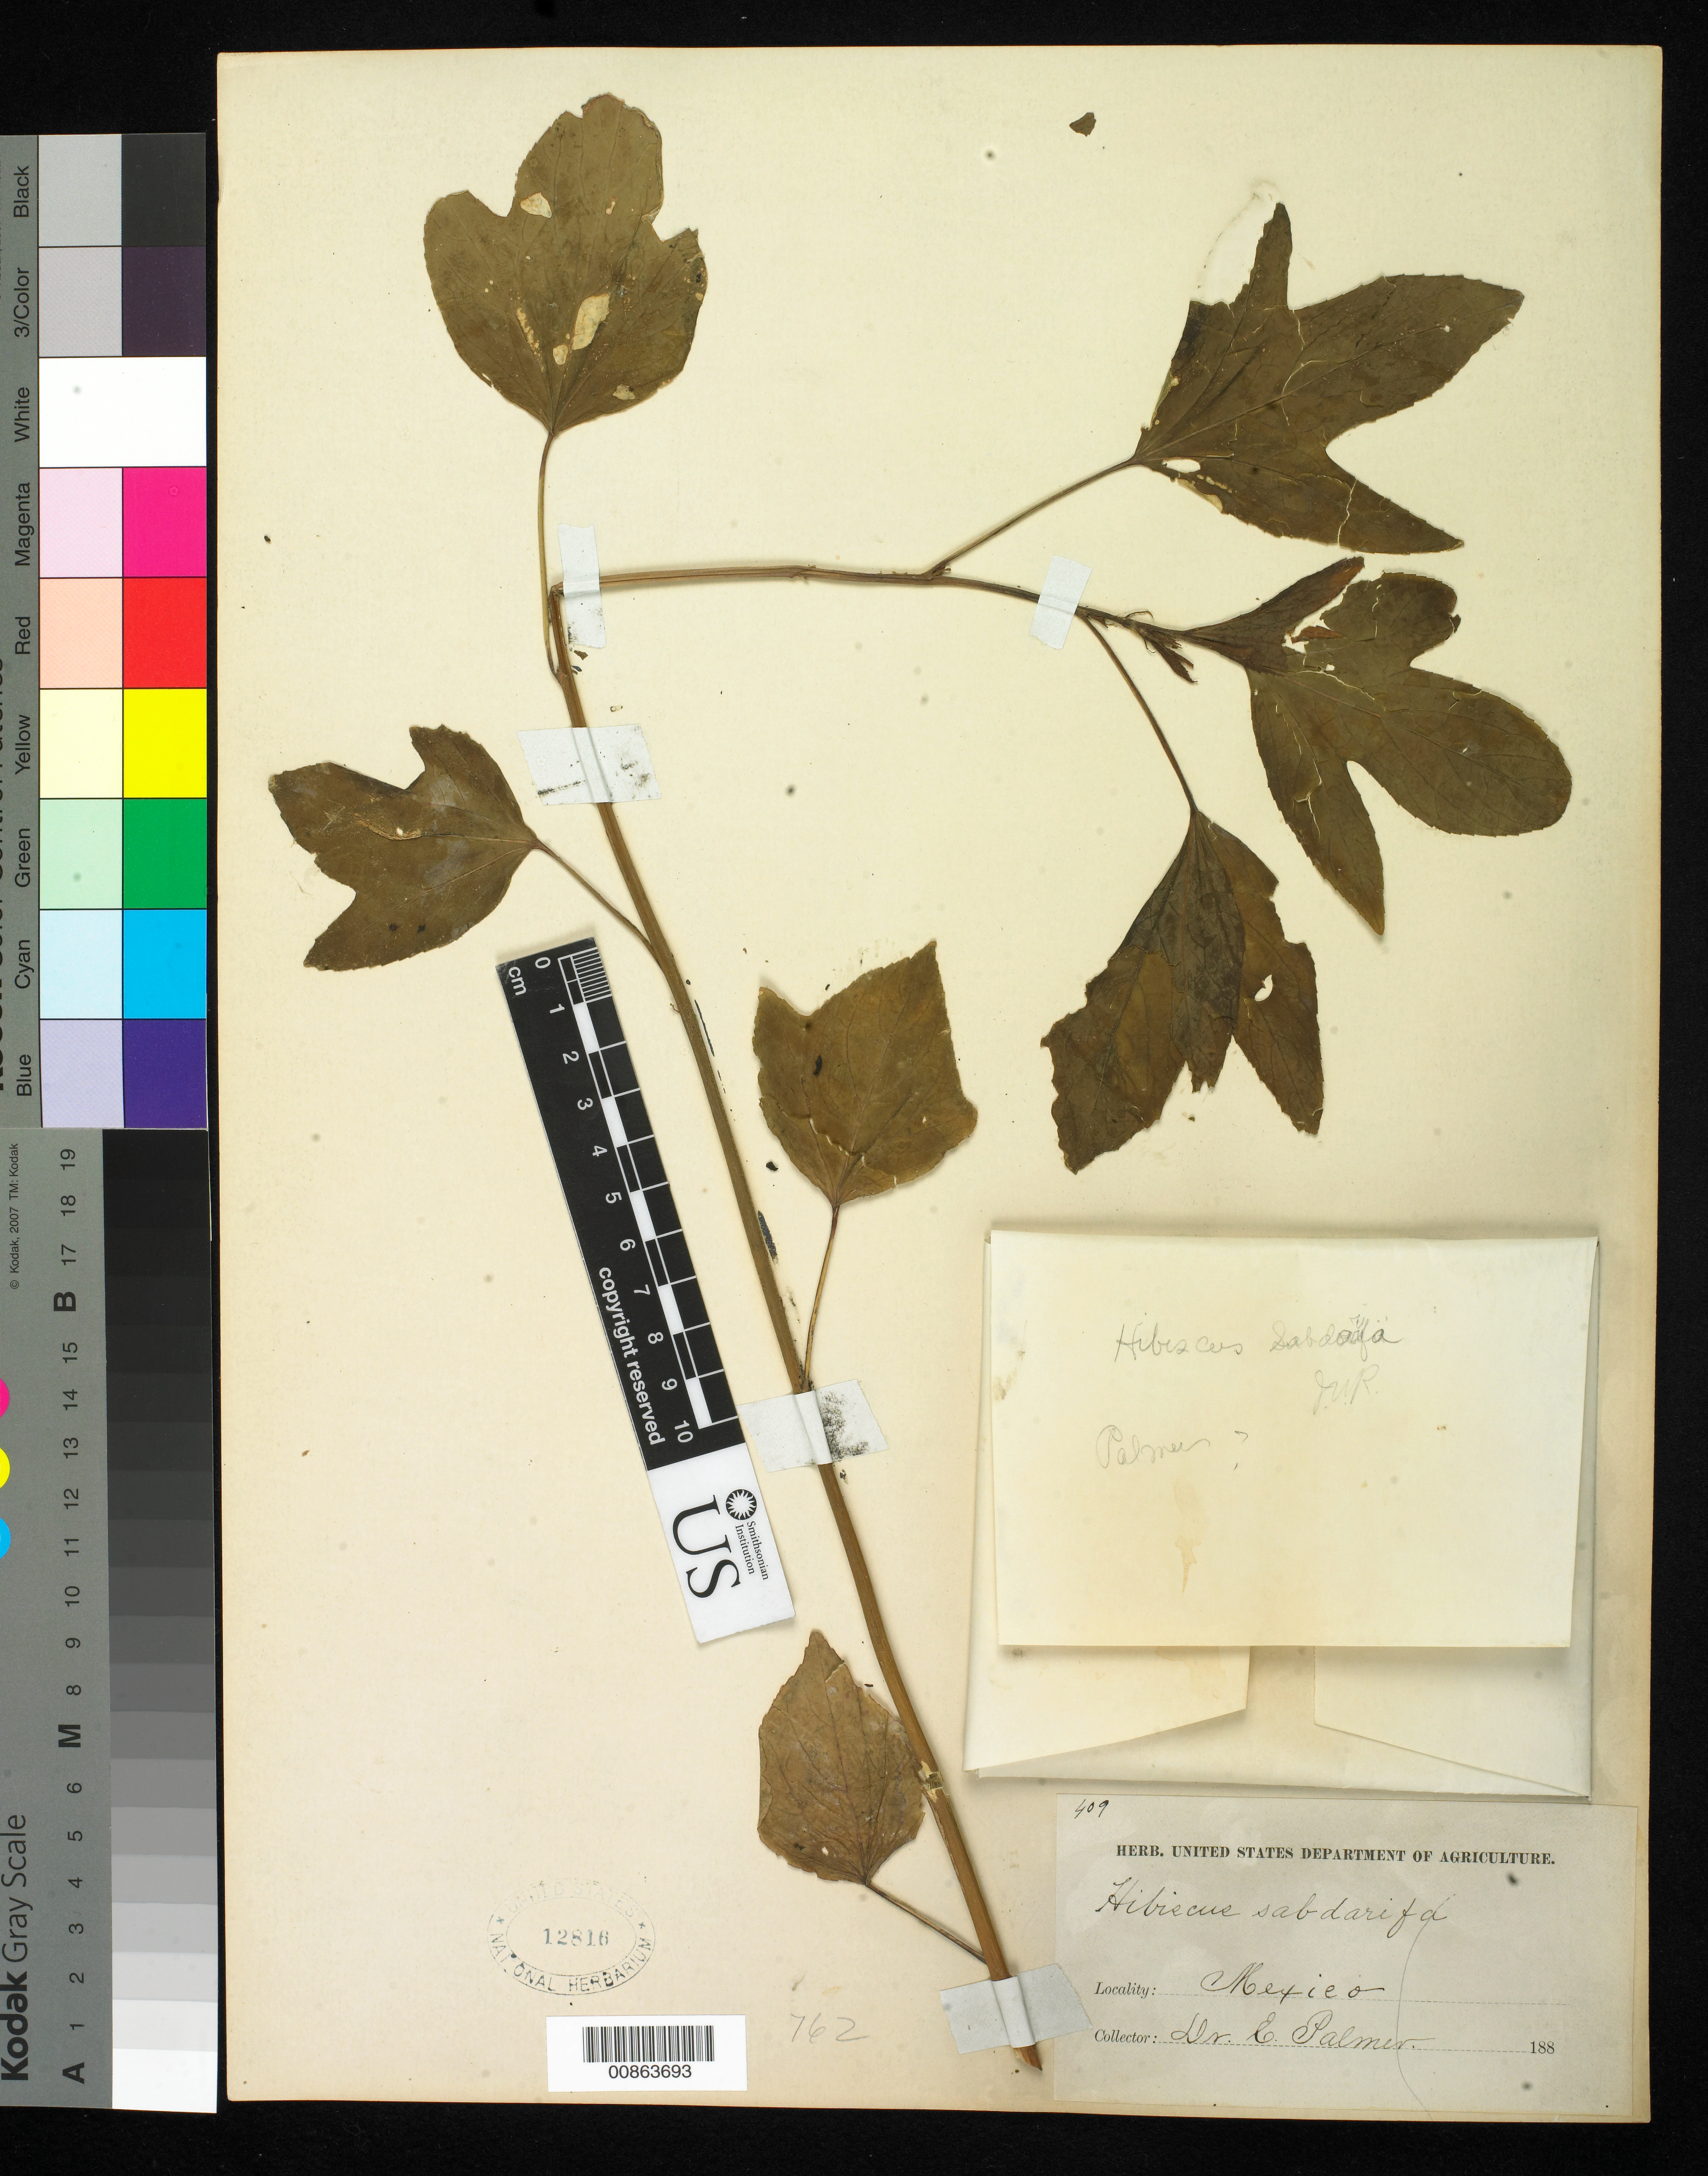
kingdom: Plantae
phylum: Tracheophyta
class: Magnoliopsida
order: Malvales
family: Malvaceae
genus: Sabdariffa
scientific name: Sabdariffa gossypiifolia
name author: (Mill.) M.M. Hanes & R.L. Barrett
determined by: Dorr, Laurence J., Curator (BOT), Smithsonian Institution - National Museum of Natural History (UNITED STATES)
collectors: E. Palmer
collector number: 409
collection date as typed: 188-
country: Mexico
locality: Mexico.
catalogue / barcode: US 12816